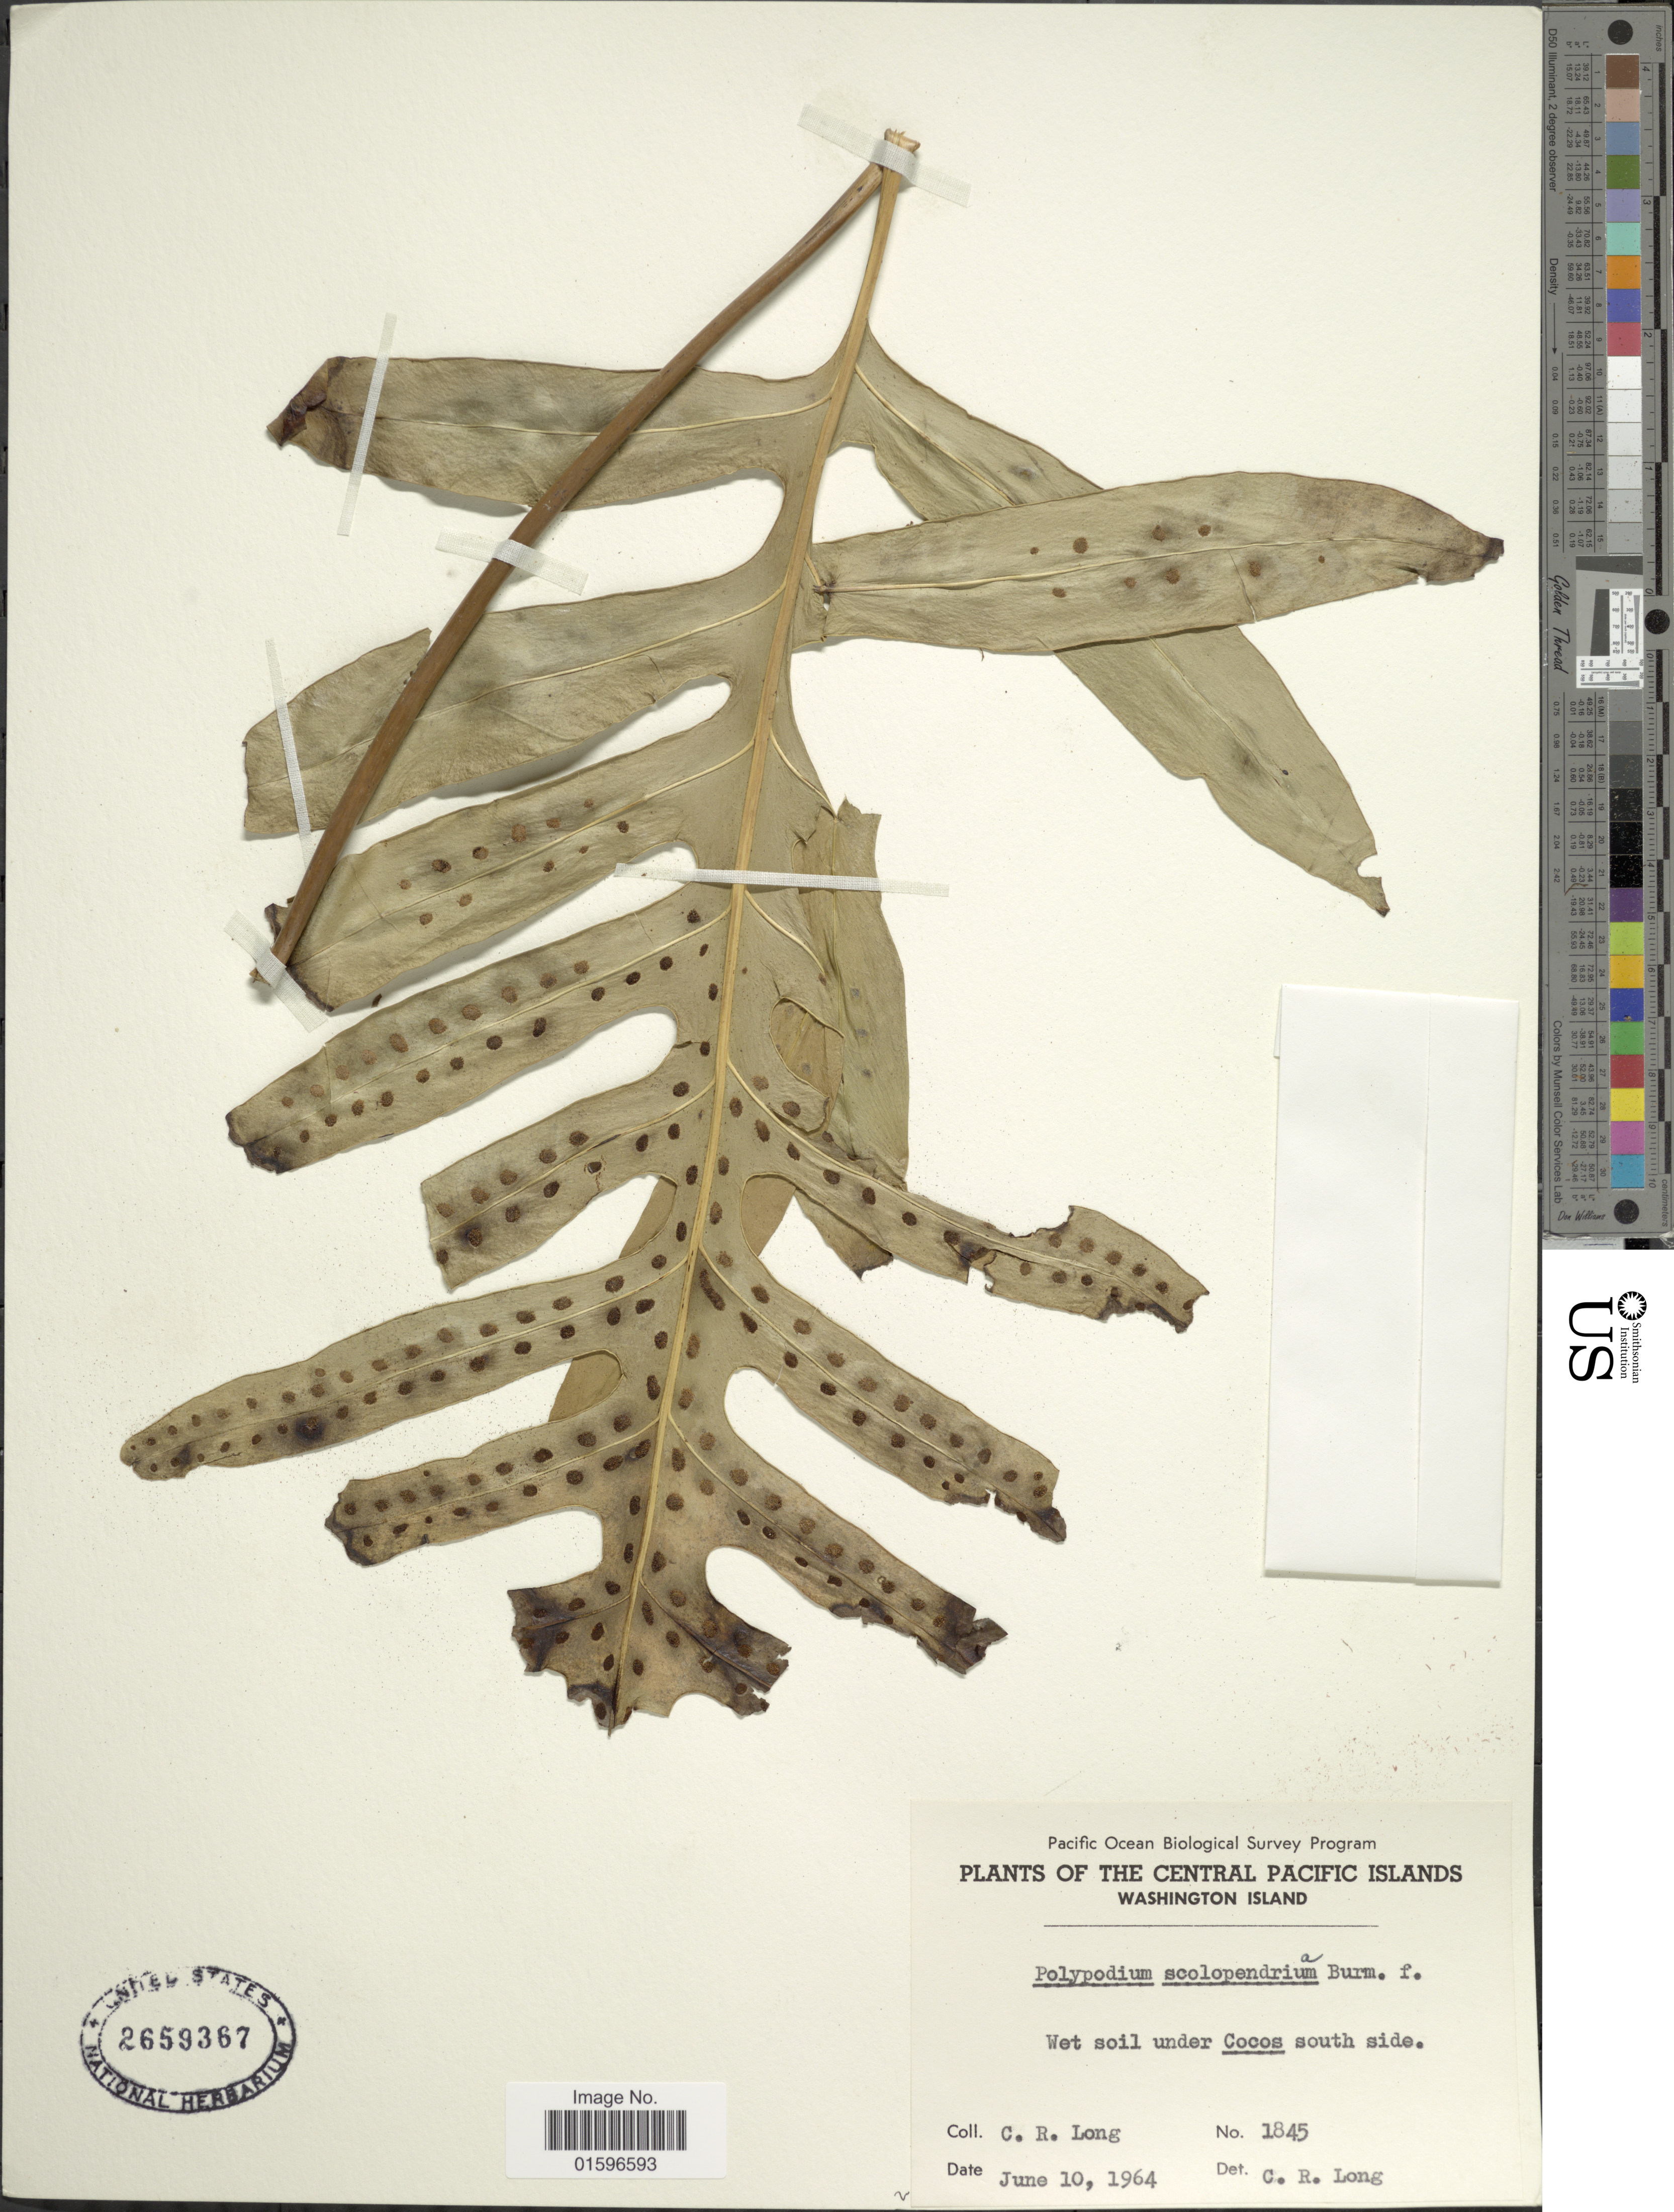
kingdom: Plantae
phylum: Tracheophyta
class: Polypodiopsida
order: Polypodiales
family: Polypodiaceae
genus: Polypodium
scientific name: Polypodium scolopendria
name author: Burm. f.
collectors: C. R. Long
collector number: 1845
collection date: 1964-06-10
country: Kiribati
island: Teraina [Washington]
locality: Central Pacific Islands, Washington Island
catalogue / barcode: US 2659367